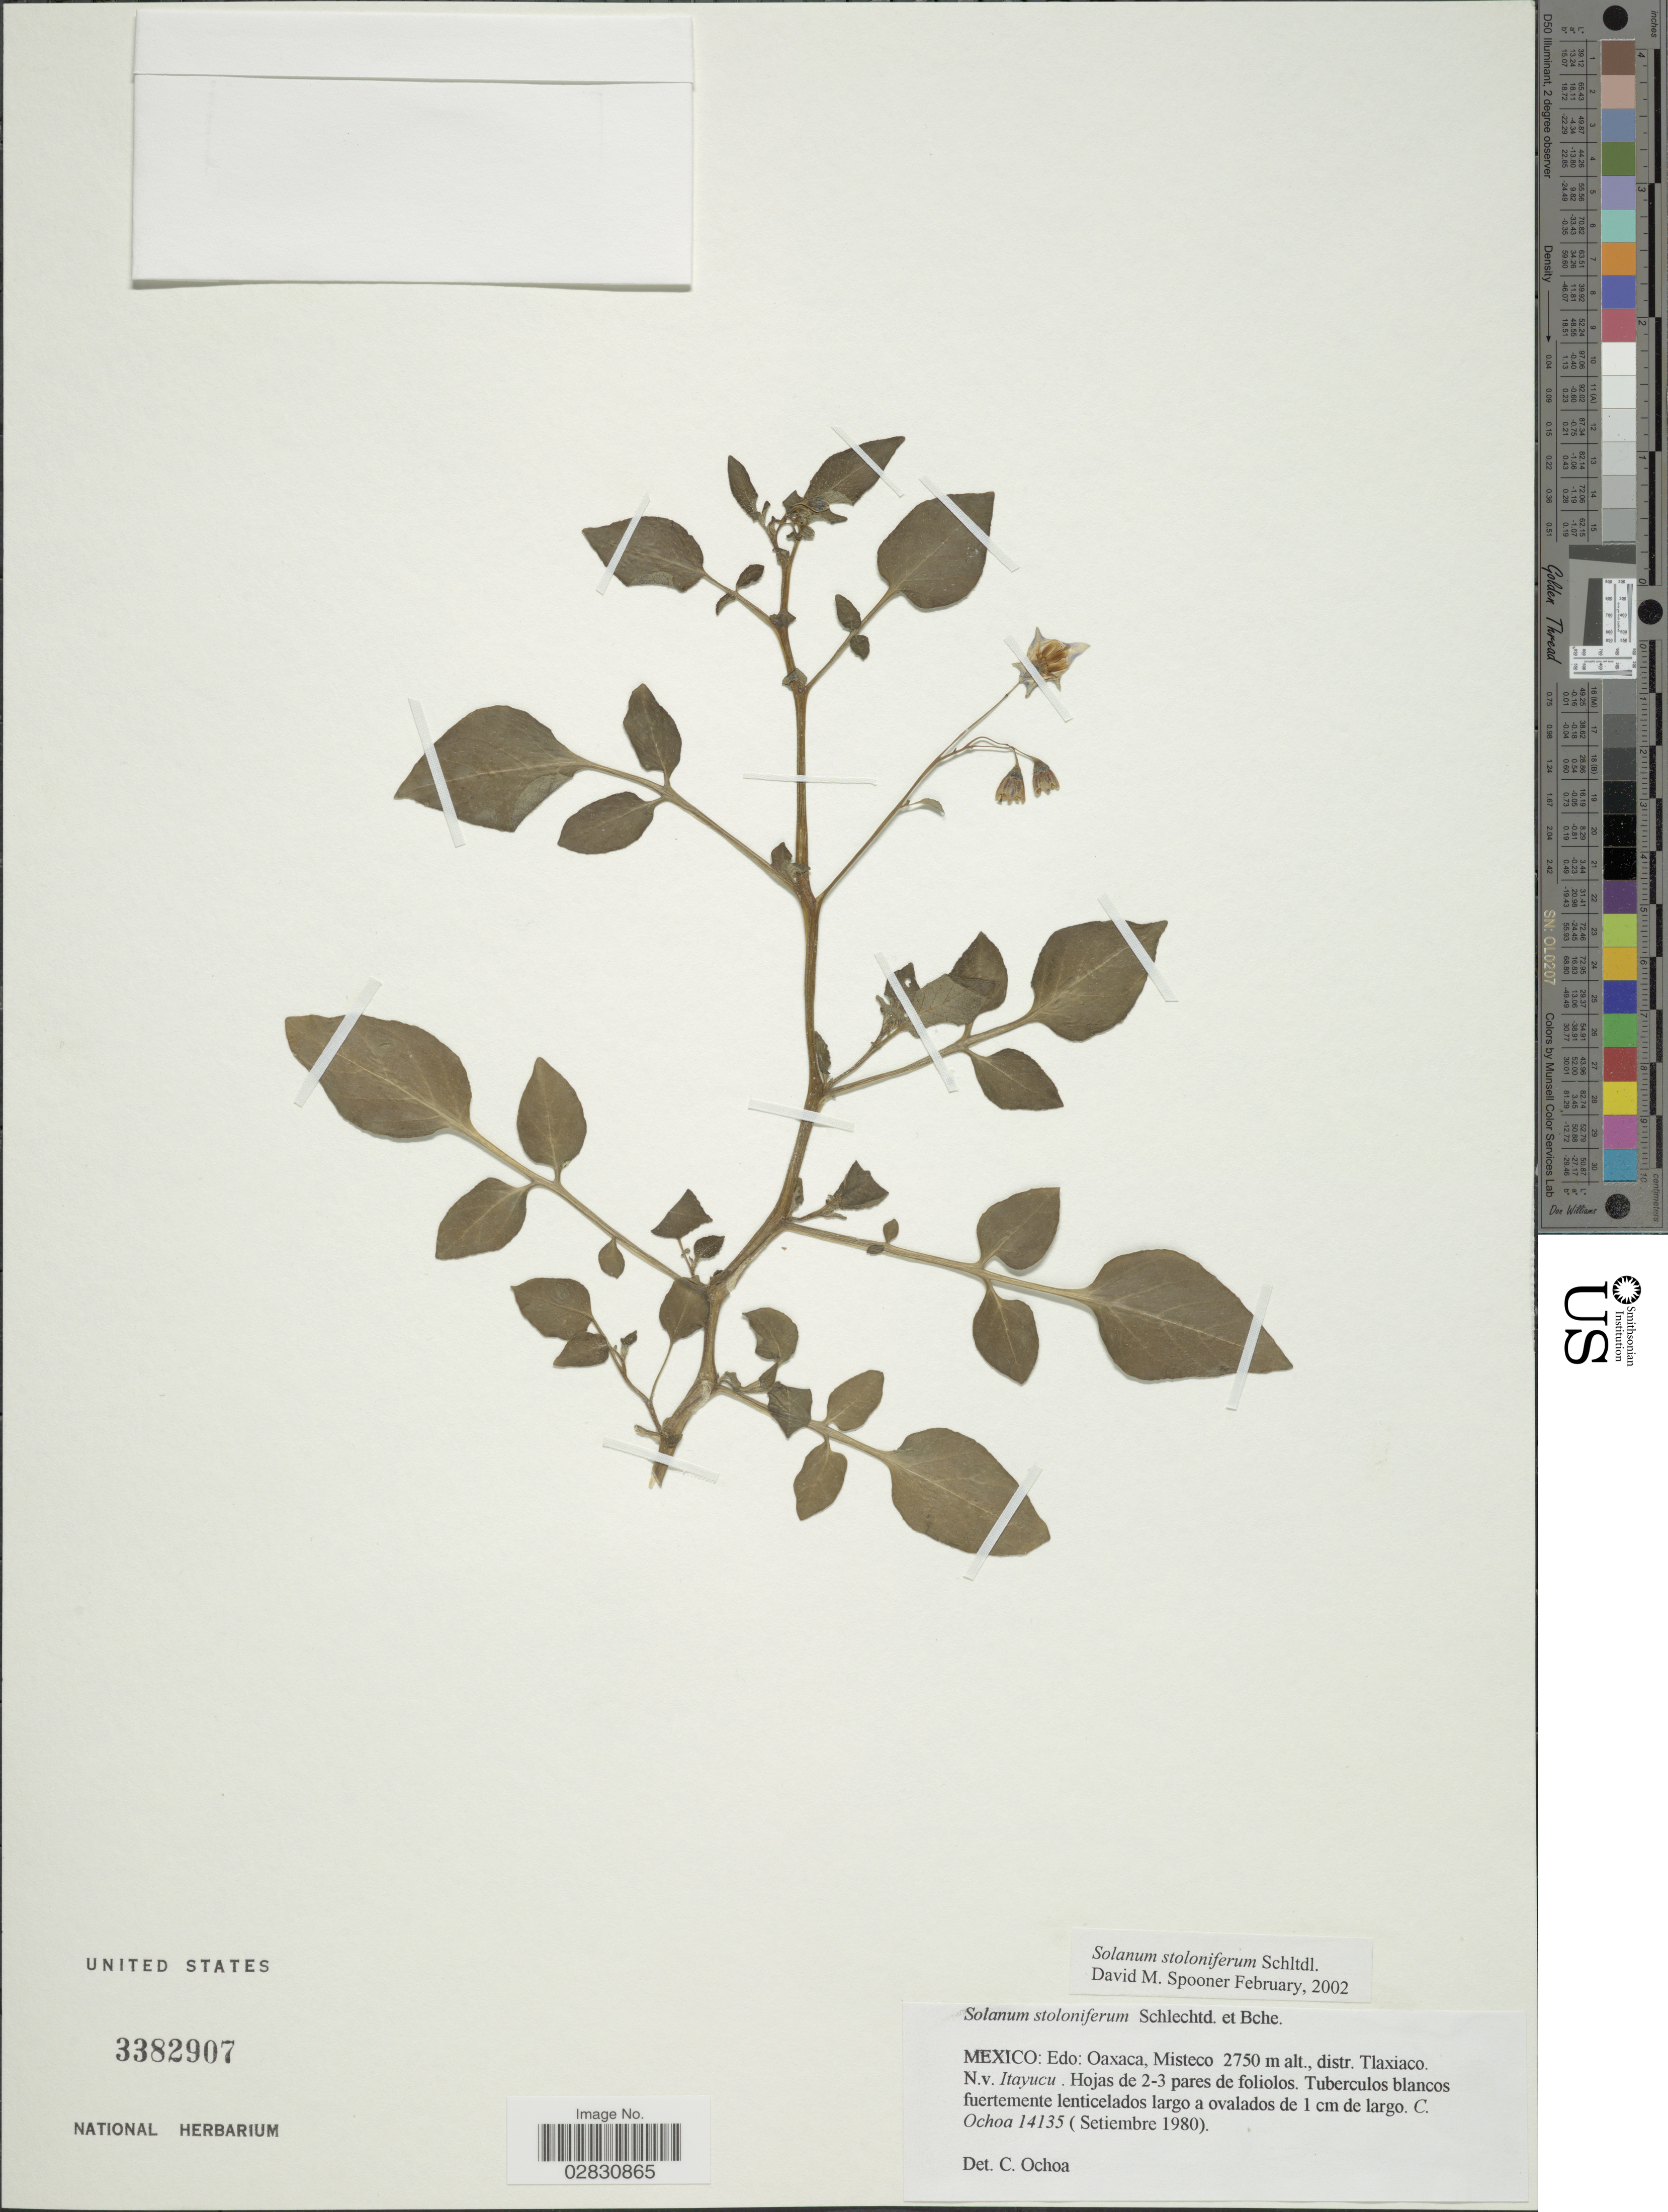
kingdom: Plantae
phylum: Tracheophyta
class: Magnoliopsida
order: Solanales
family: Solanaceae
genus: Solanum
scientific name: Solanum stoloniferum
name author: Schltdl. & Bouché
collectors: C. Ochoa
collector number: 14135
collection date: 1980-09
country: Mexico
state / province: Oaxaca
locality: Mexico: Edo. Oaxaca, Misteco, distr. Tlaxiaco.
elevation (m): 2750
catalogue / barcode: US 3382907